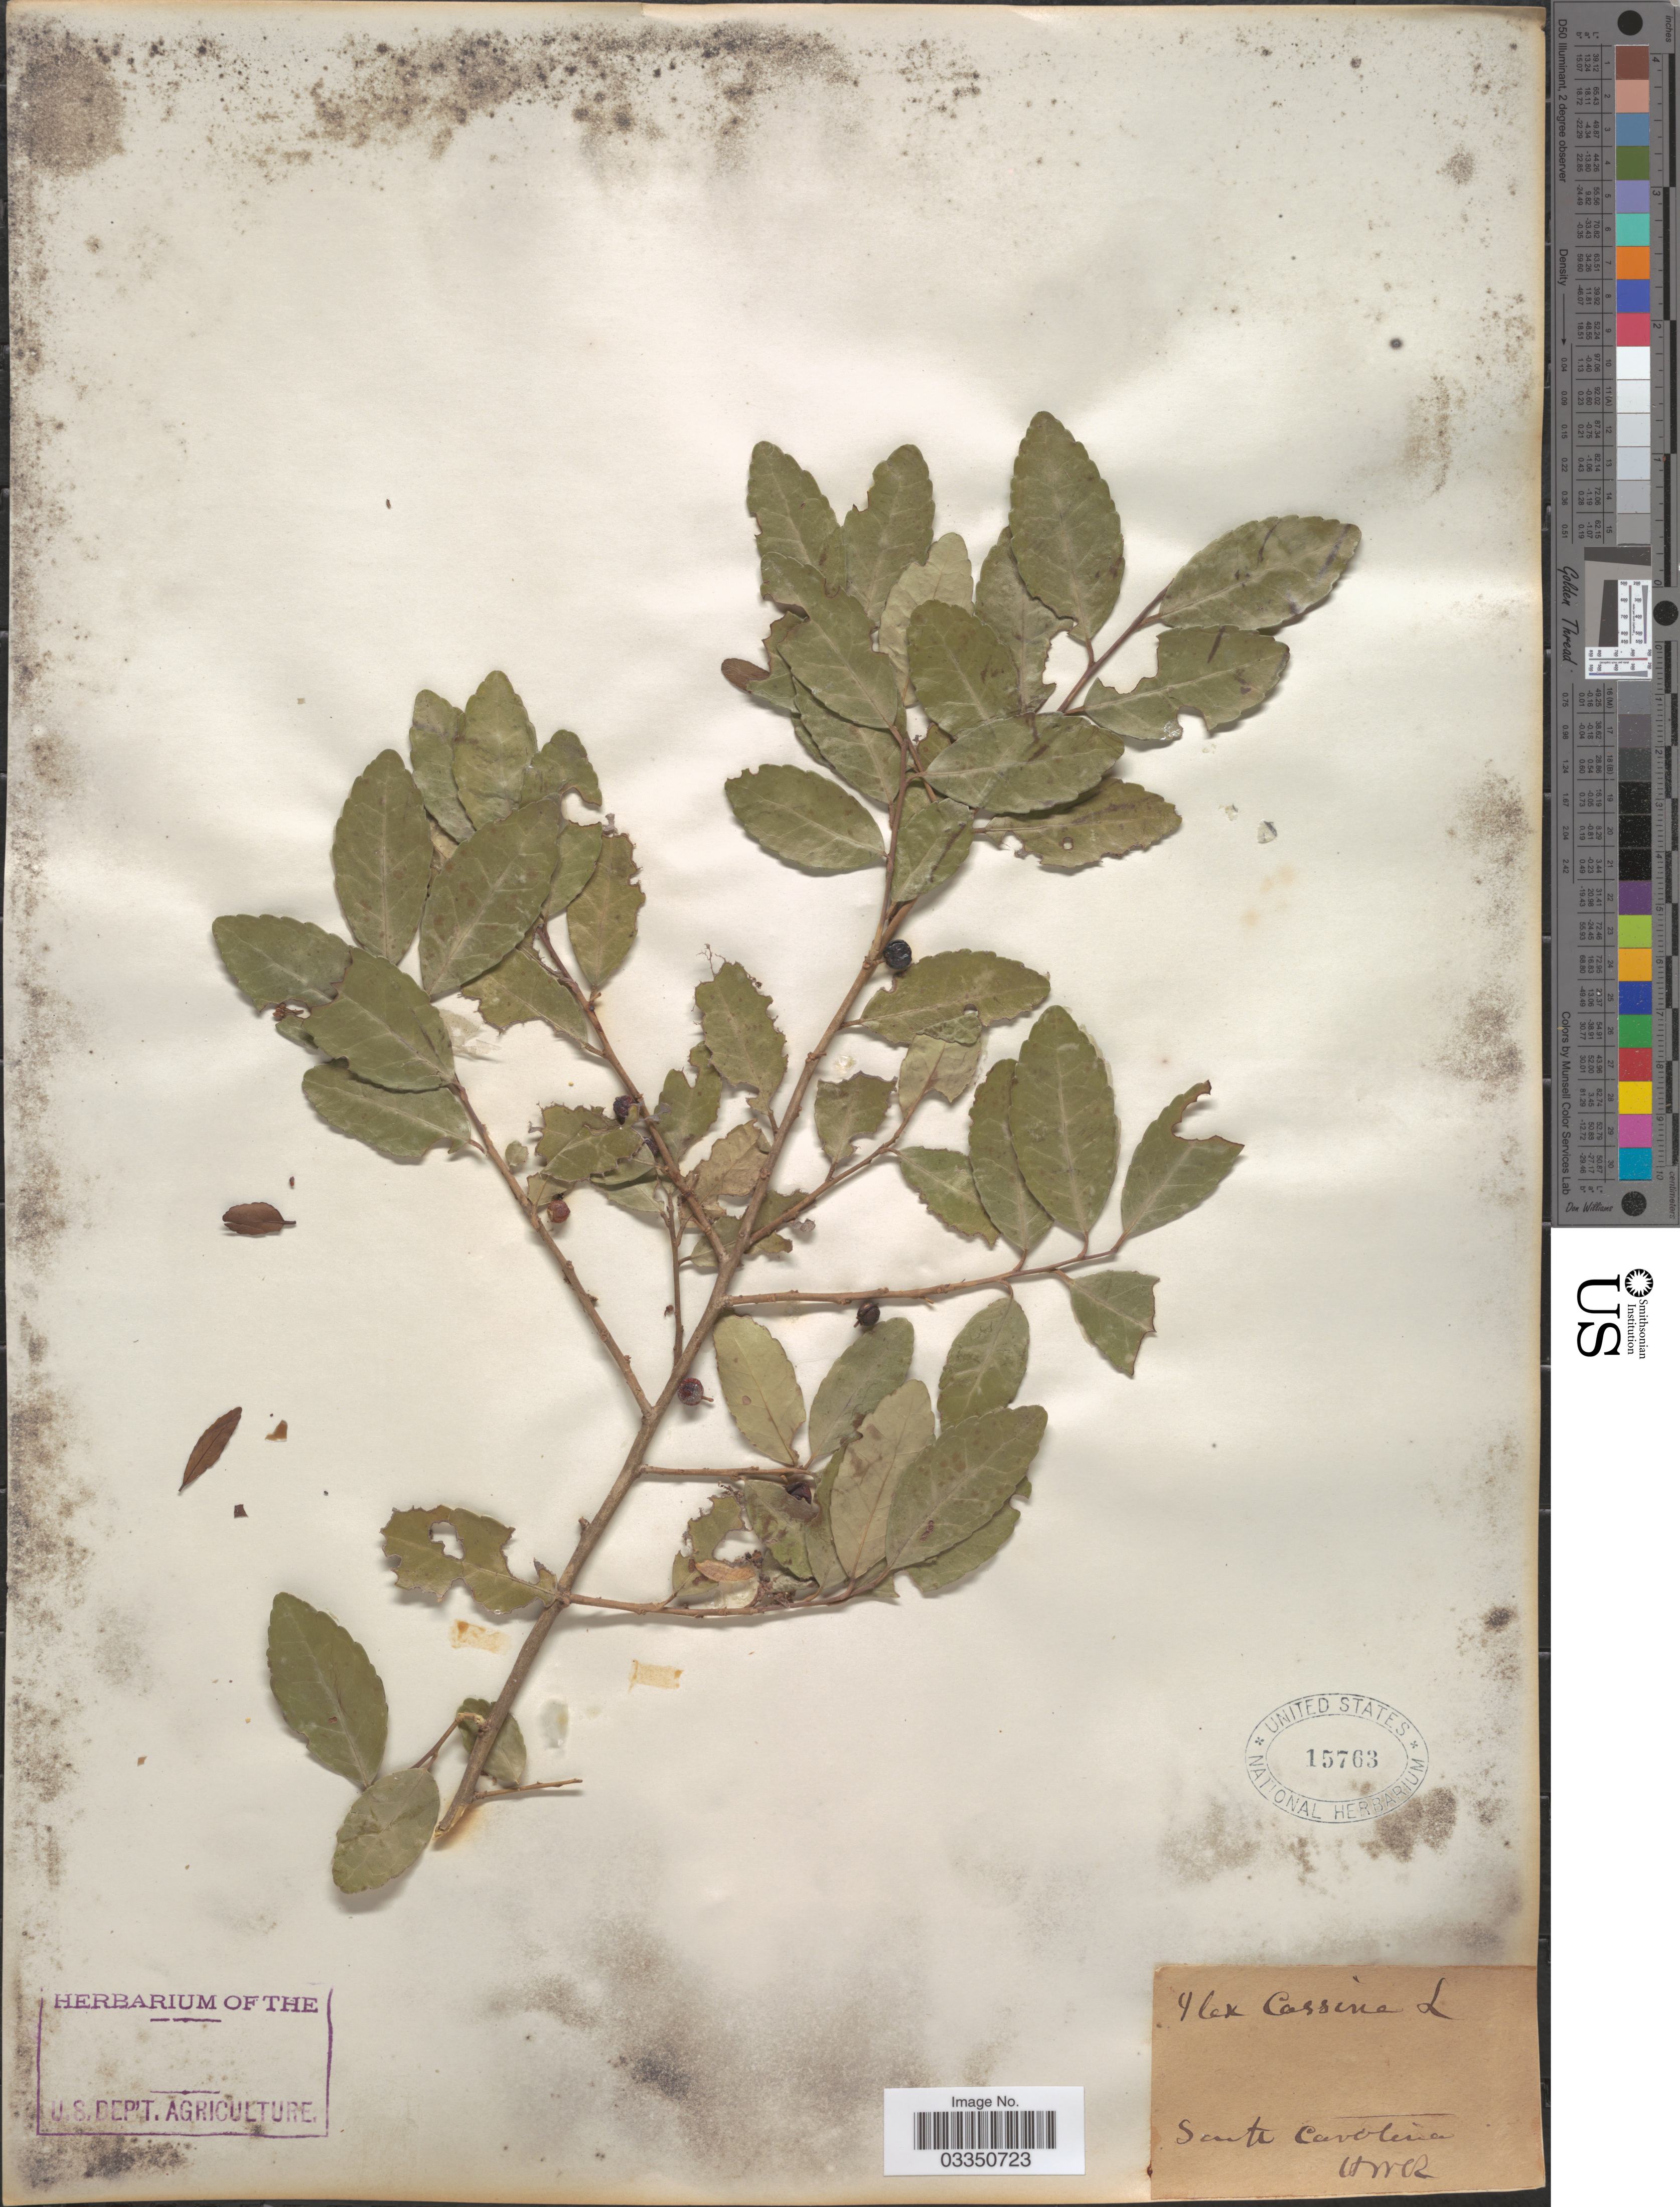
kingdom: Plantae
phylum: Tracheophyta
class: Magnoliopsida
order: Aquifoliales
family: Aquifoliaceae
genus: Ilex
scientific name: Ilex vomitoria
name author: Aiton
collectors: HWR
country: United States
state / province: South Carolina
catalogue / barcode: US 15763